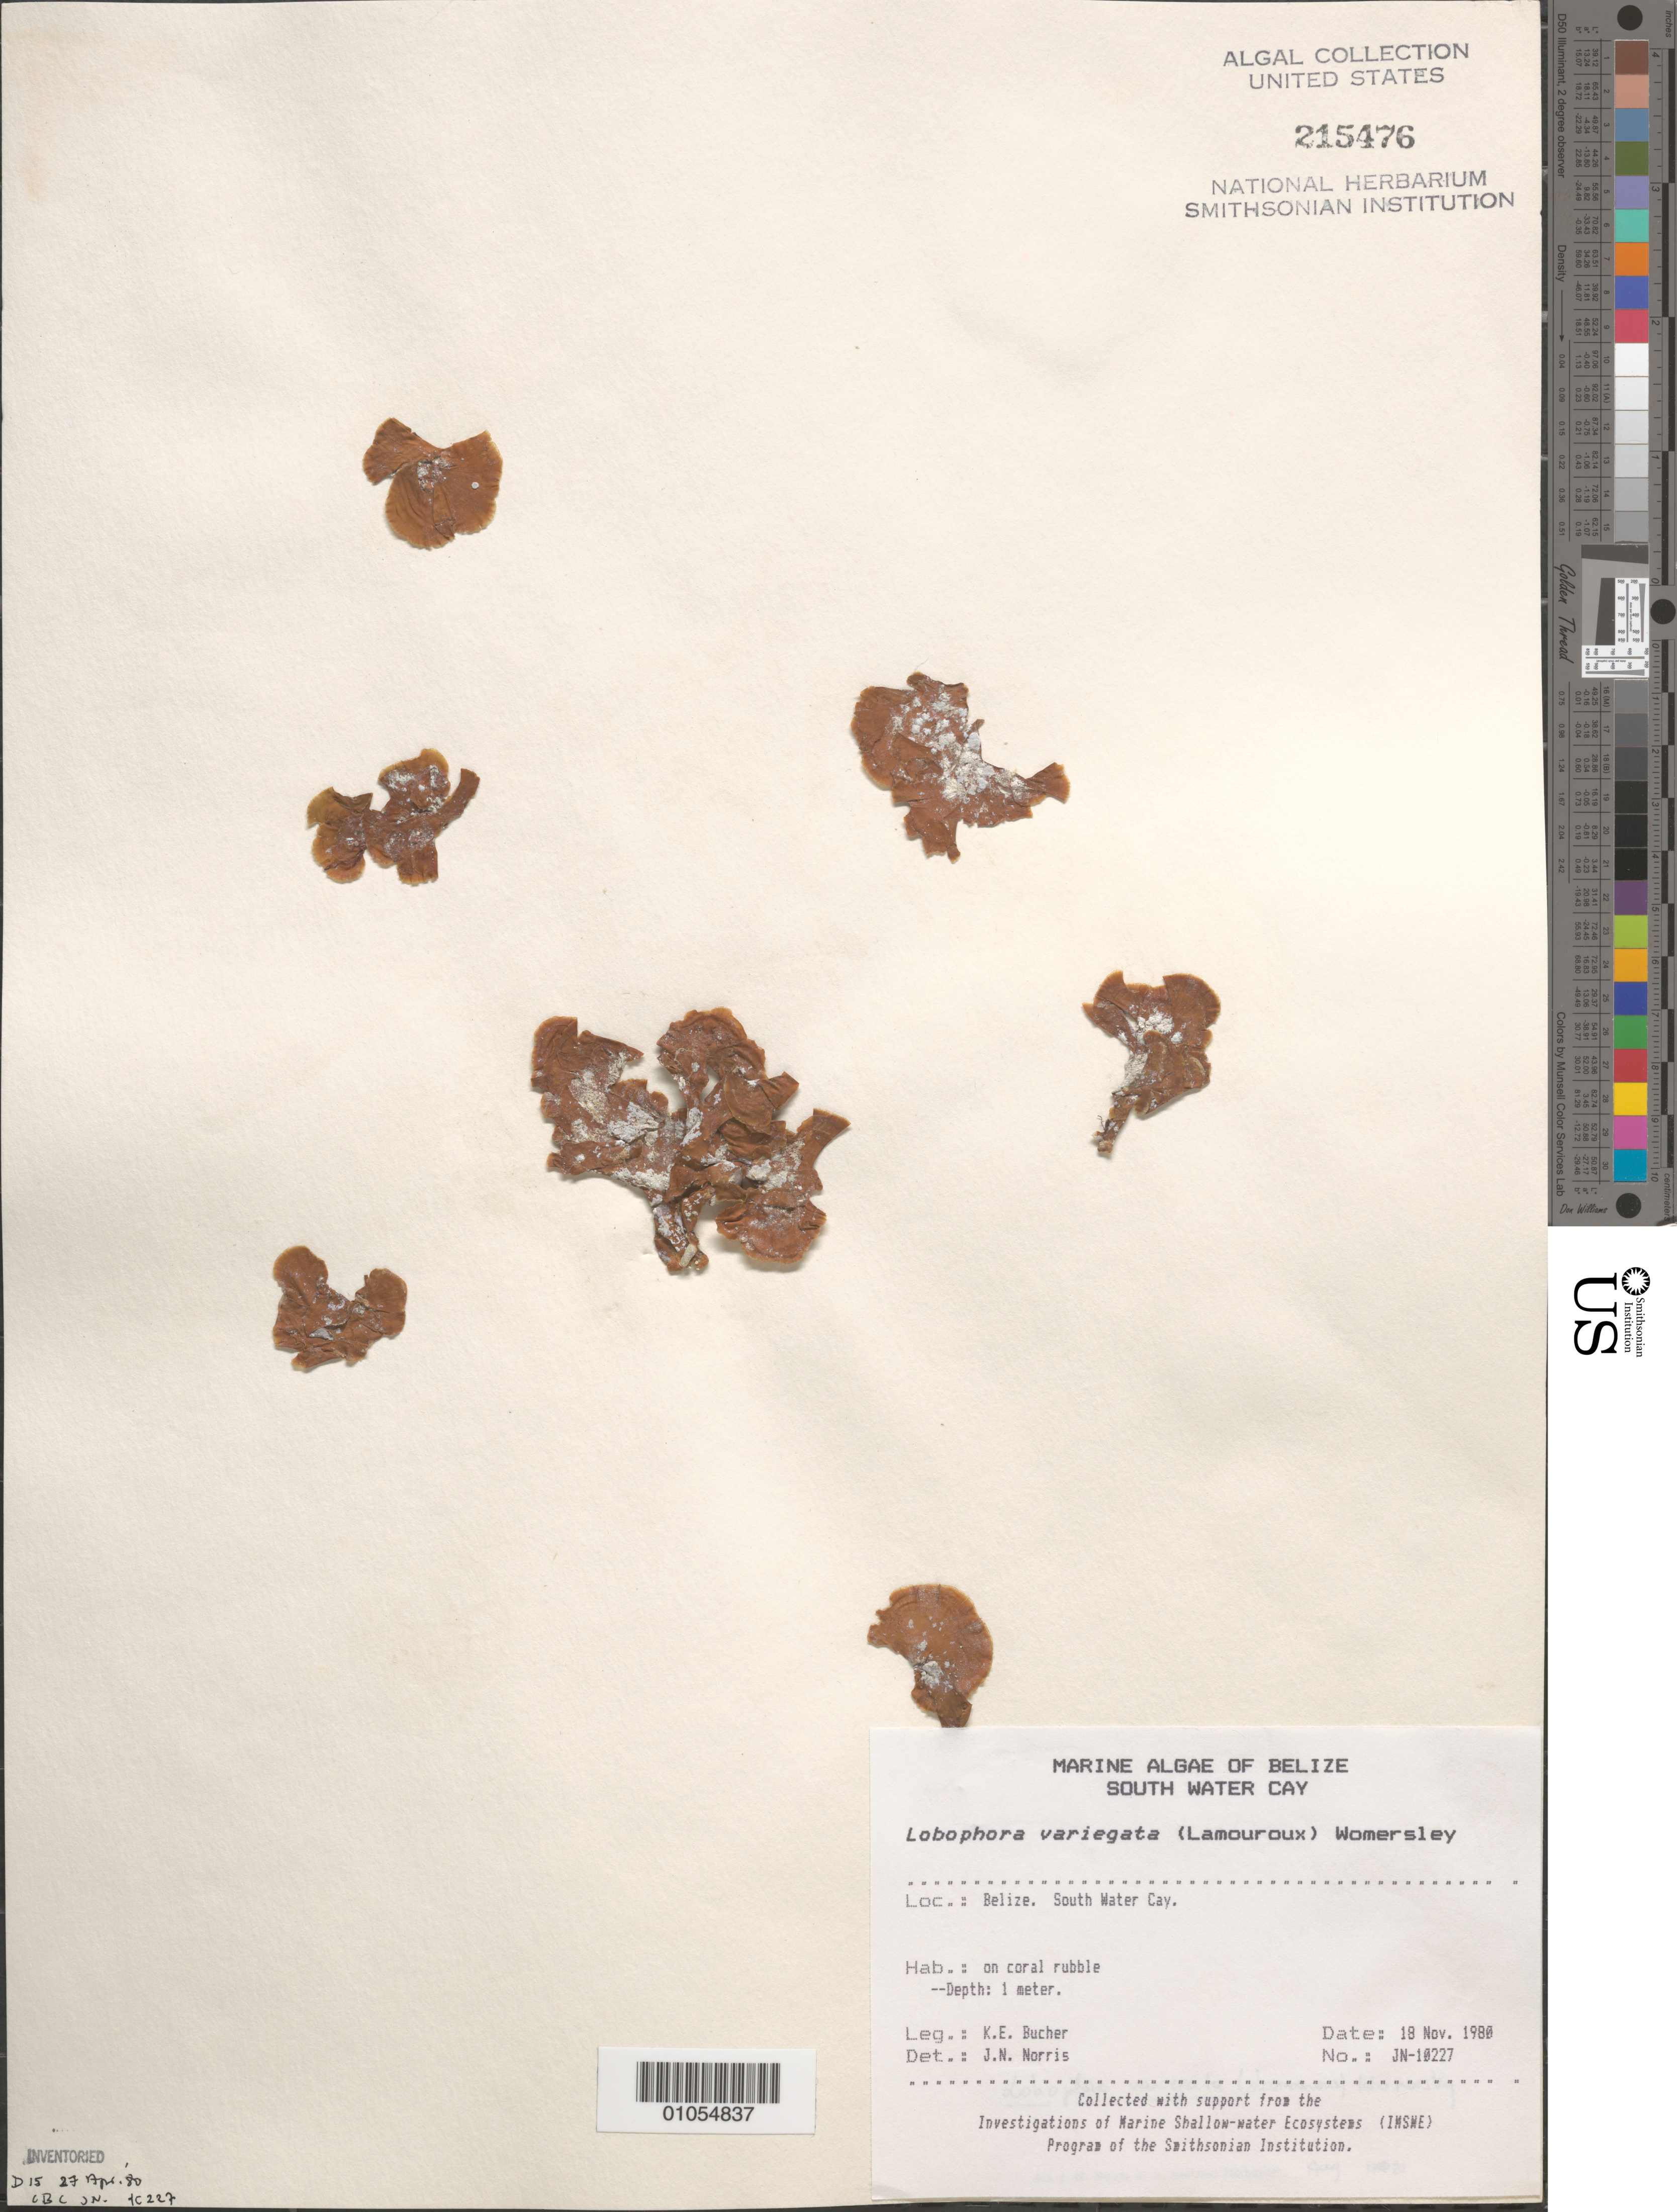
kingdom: Chromista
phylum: Ochrophyta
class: Phaeophyceae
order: Dictyotales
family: Dictyotaceae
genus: Lobophora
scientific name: Lobophora variegata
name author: (J.V.Lamouroux) Womersley & E.C. Oliveira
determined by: Norris, James N.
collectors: K. E. Bucher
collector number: JN-10227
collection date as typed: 18 Nov 1980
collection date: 1980-11-18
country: Belize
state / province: Stann Creek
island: South Water Cay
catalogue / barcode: US 215476